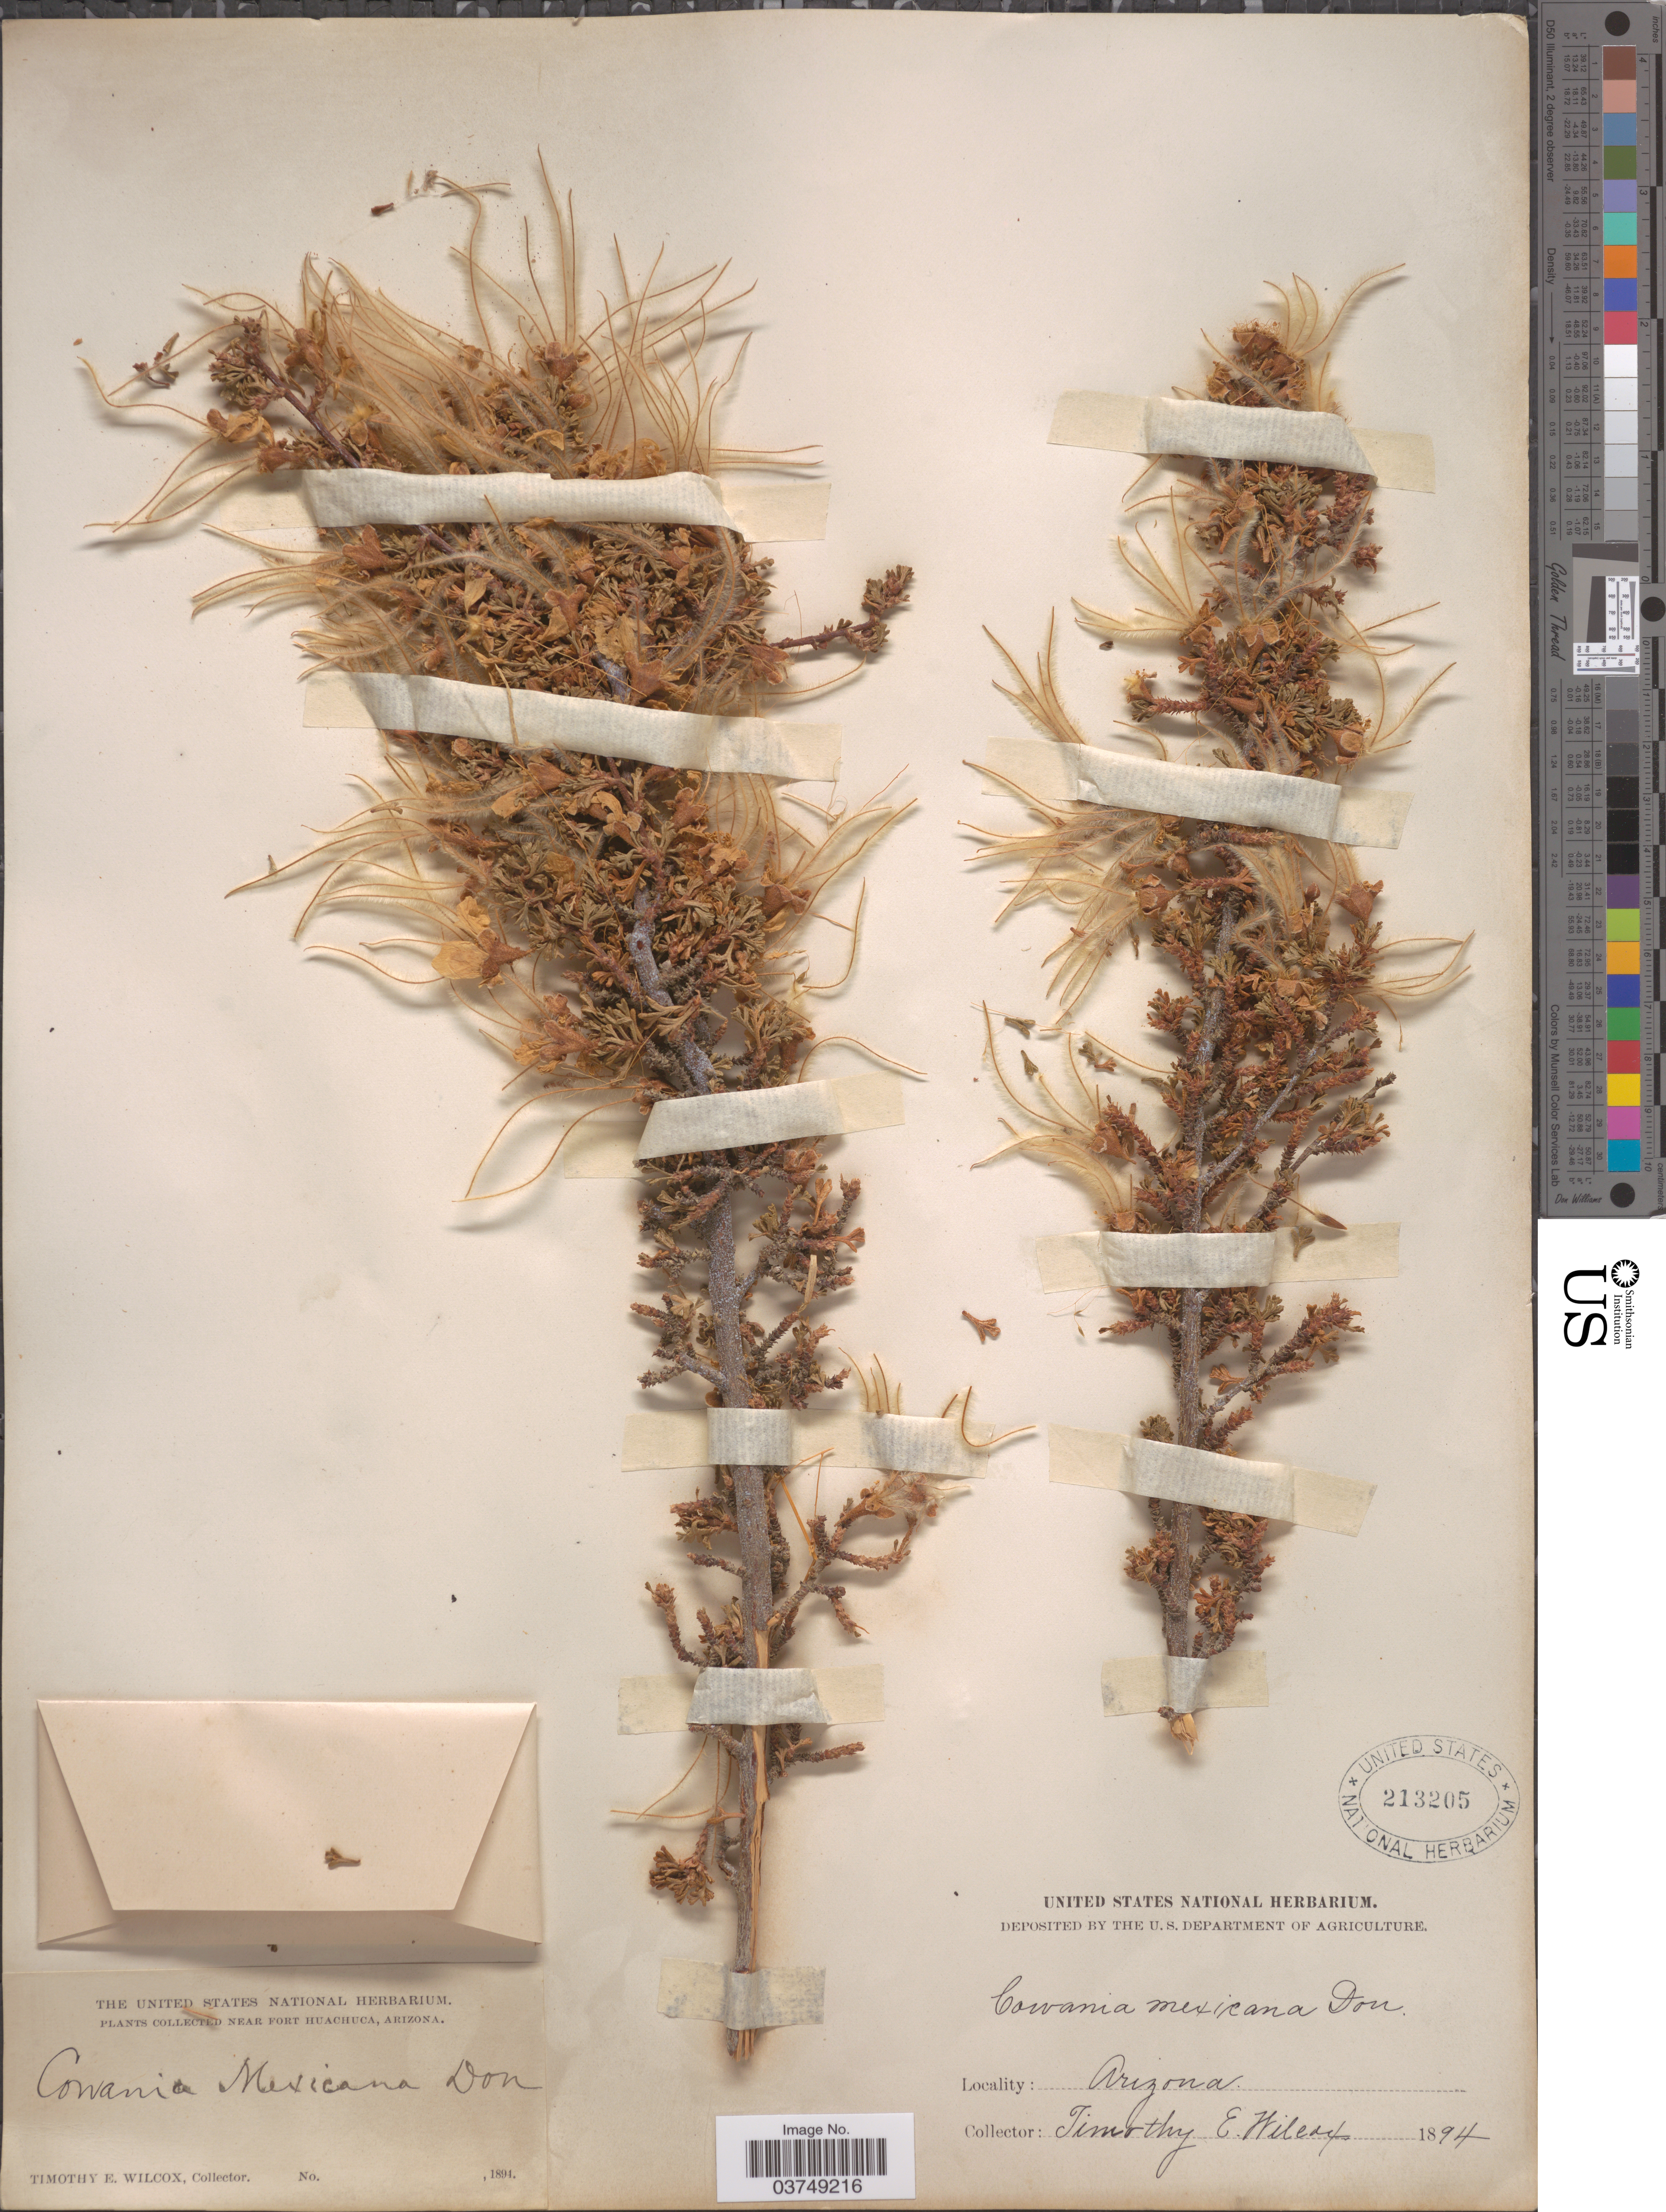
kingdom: Plantae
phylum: Tracheophyta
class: Magnoliopsida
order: Rosales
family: Rosaceae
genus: Purshia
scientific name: Purshia stansburyana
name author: (Torr.) Henrickson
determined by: Strong, Mark T., (BOT), Smithsonian Institution - National Museum of Natural History (UNITED STATES)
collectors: T. E. Wilcox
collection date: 1894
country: United States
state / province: Arizona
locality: Near Fort Huachuca.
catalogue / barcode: US 213205